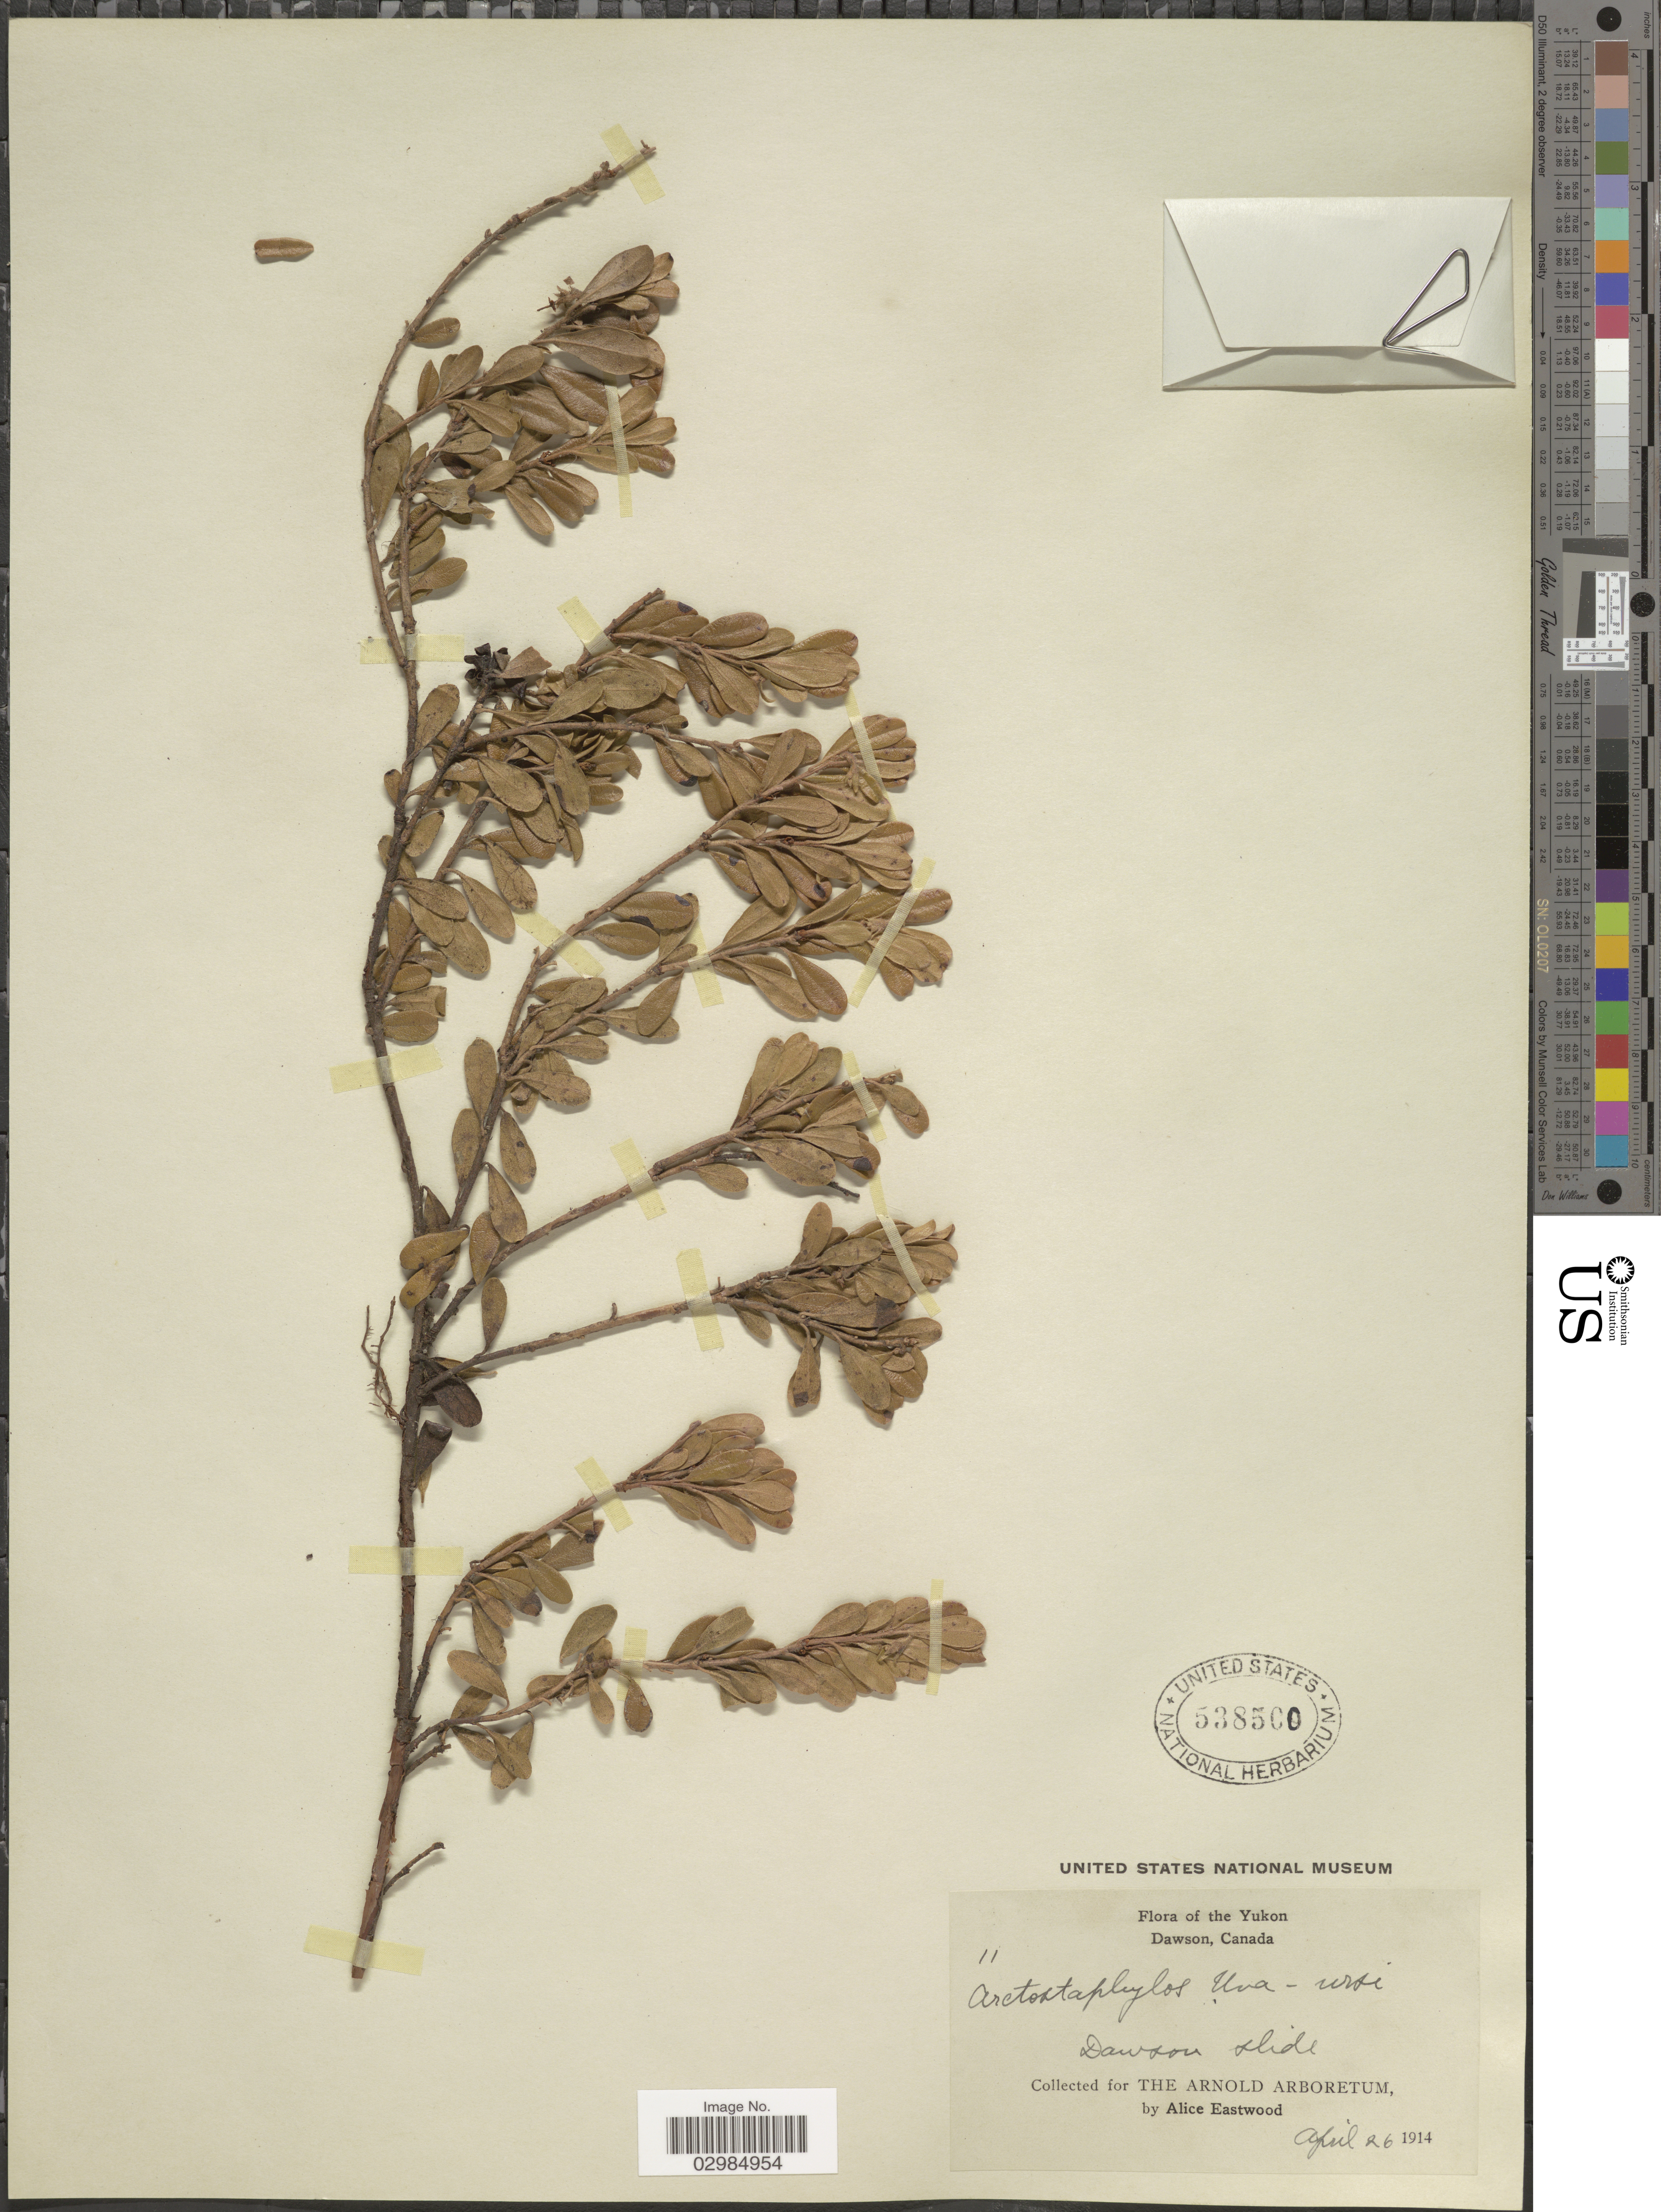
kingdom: Plantae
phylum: Tracheophyta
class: Magnoliopsida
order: Ericales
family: Ericaceae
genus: Arctostaphylos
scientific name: Arctostaphylos uva-ursi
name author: (L.) Spreng.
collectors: A. Eastwood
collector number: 11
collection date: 1914-04-26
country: Canada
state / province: Yukon Territory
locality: Yukon Dawson. Dawson slide.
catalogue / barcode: US 538500